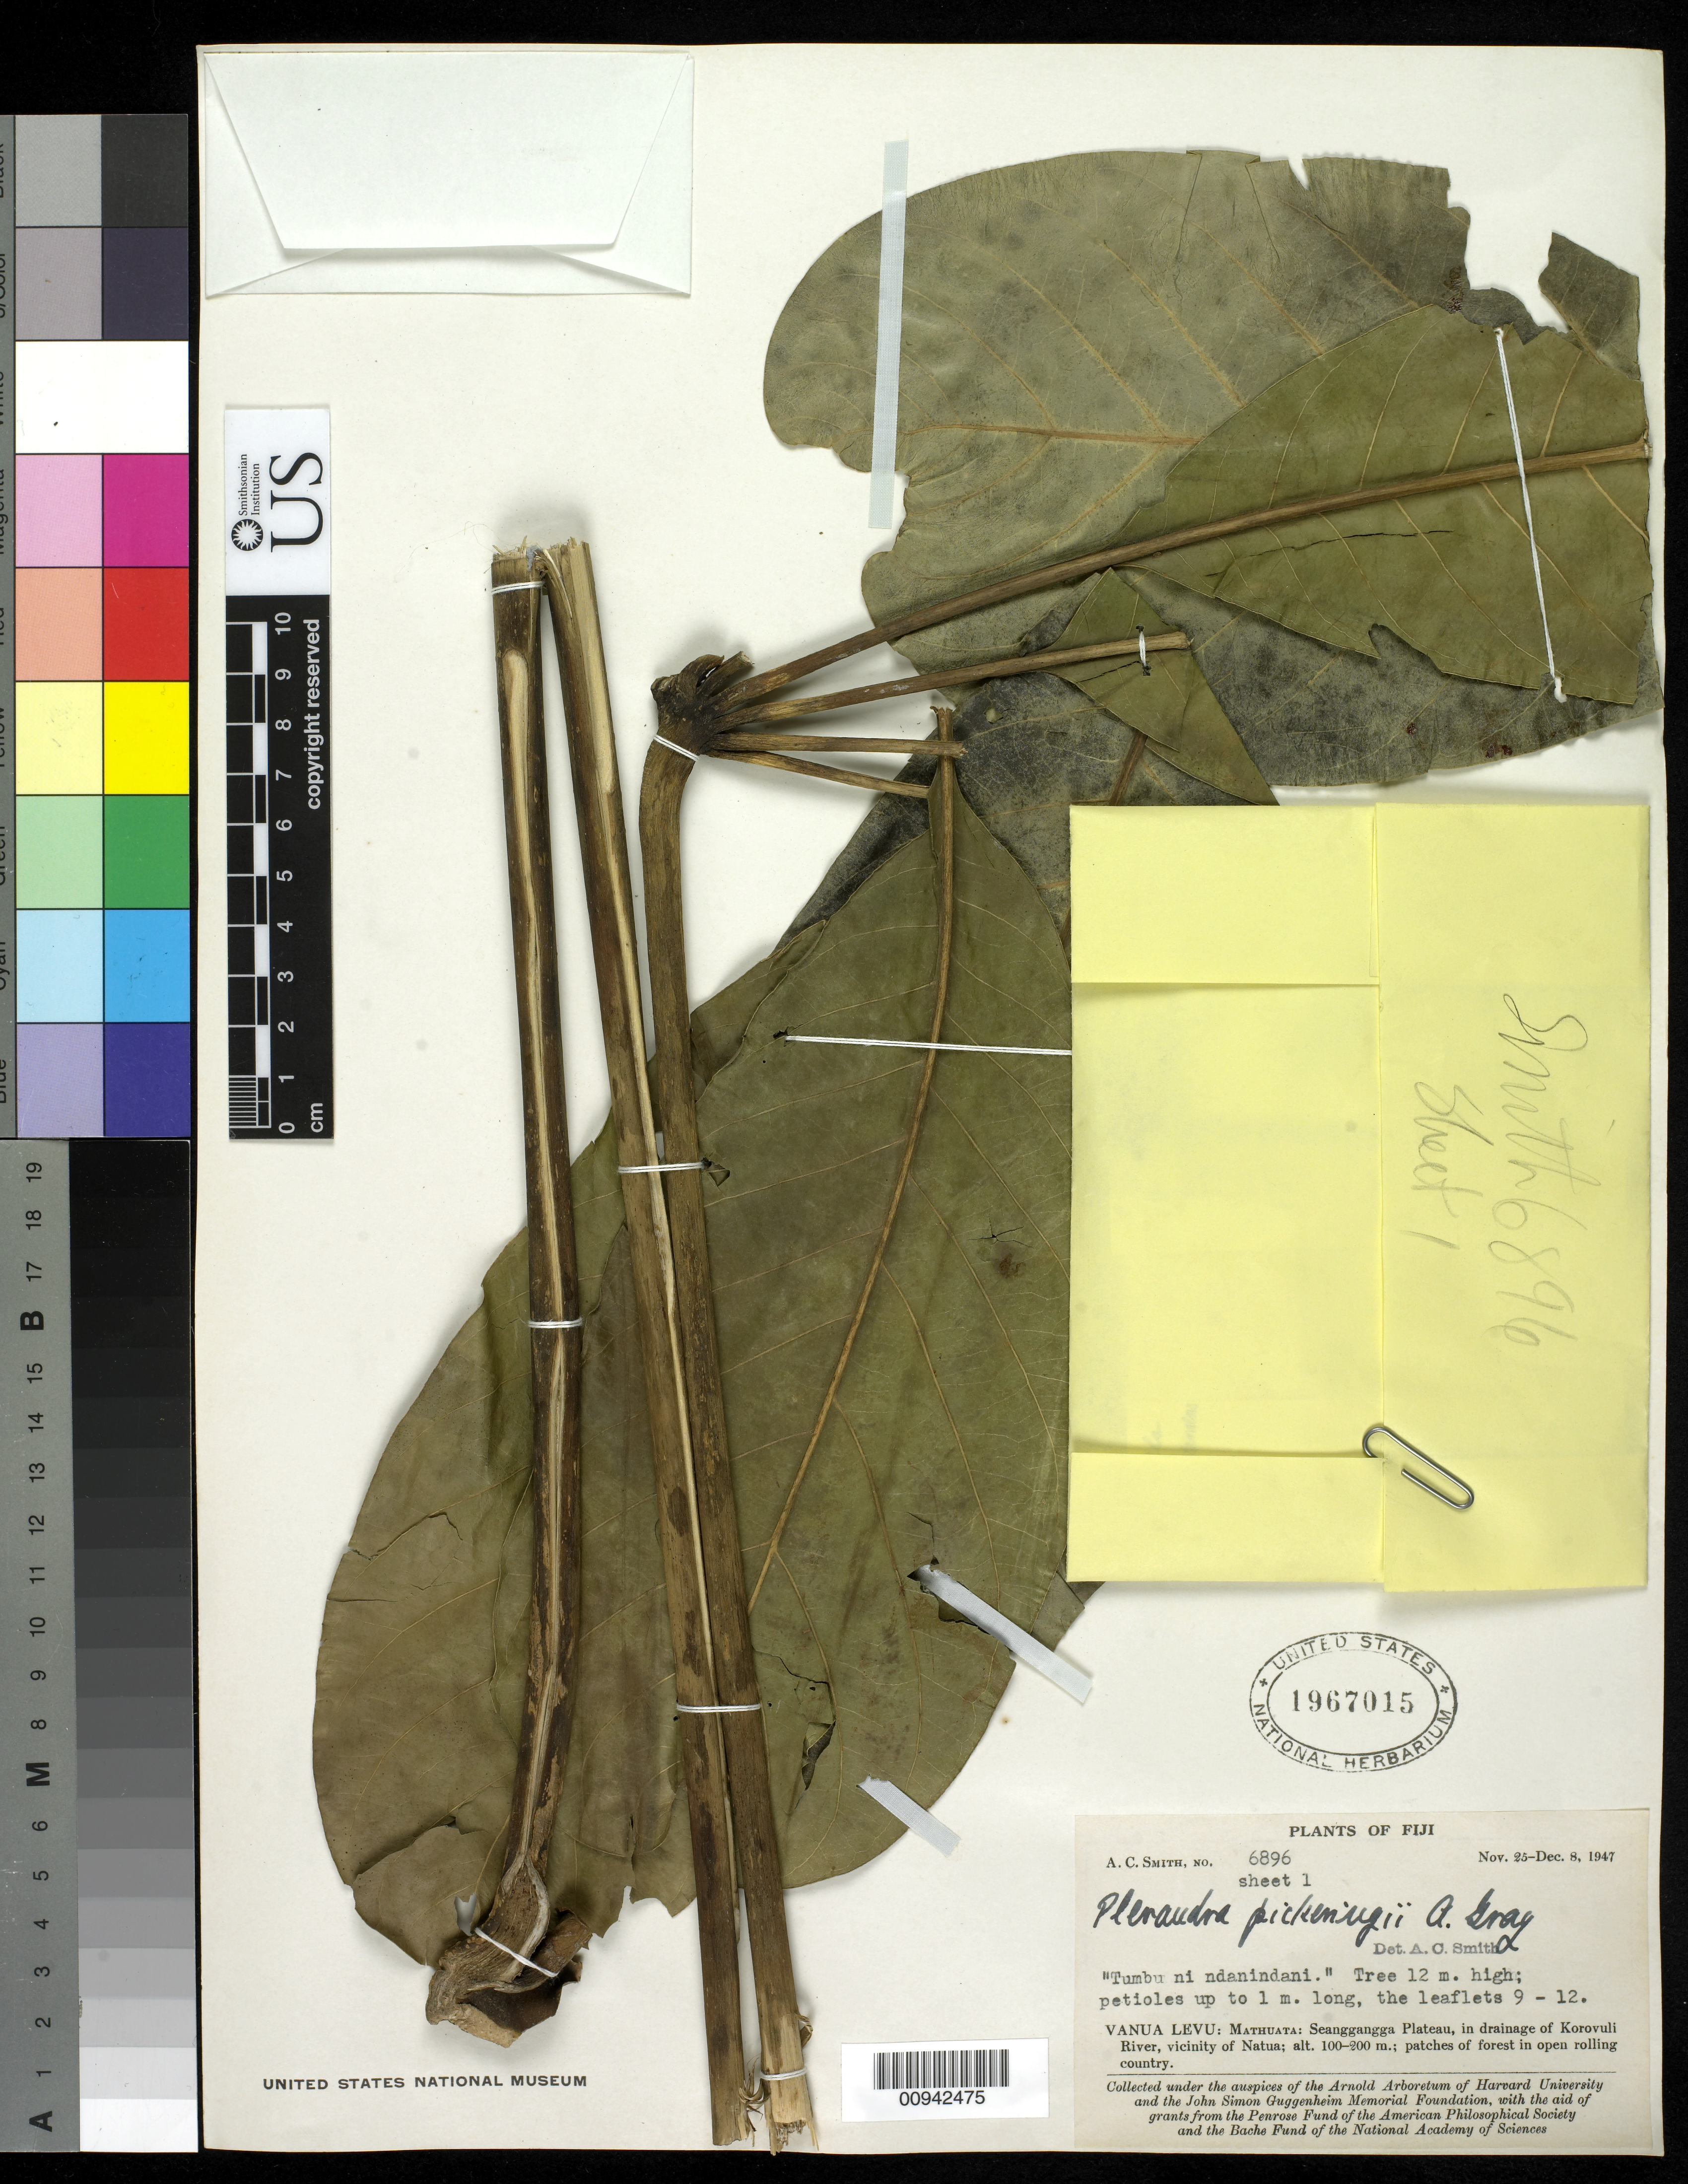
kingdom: Plantae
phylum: Tracheophyta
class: Magnoliopsida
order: Apiales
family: Araliaceae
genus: Plerandra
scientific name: Plerandra pickeringii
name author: A. Gray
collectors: C. A. Smith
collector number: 6896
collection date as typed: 25 Nov 1947 to 08 Dec 1947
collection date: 1947-11-25/1947-12-08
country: Fiji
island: Macuata-i-wai [Mathuata-i-wai]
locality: Mathuata;Seanggangga Plateau in drainage of Korovuli River , Natua.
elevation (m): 100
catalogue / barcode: US 1967015